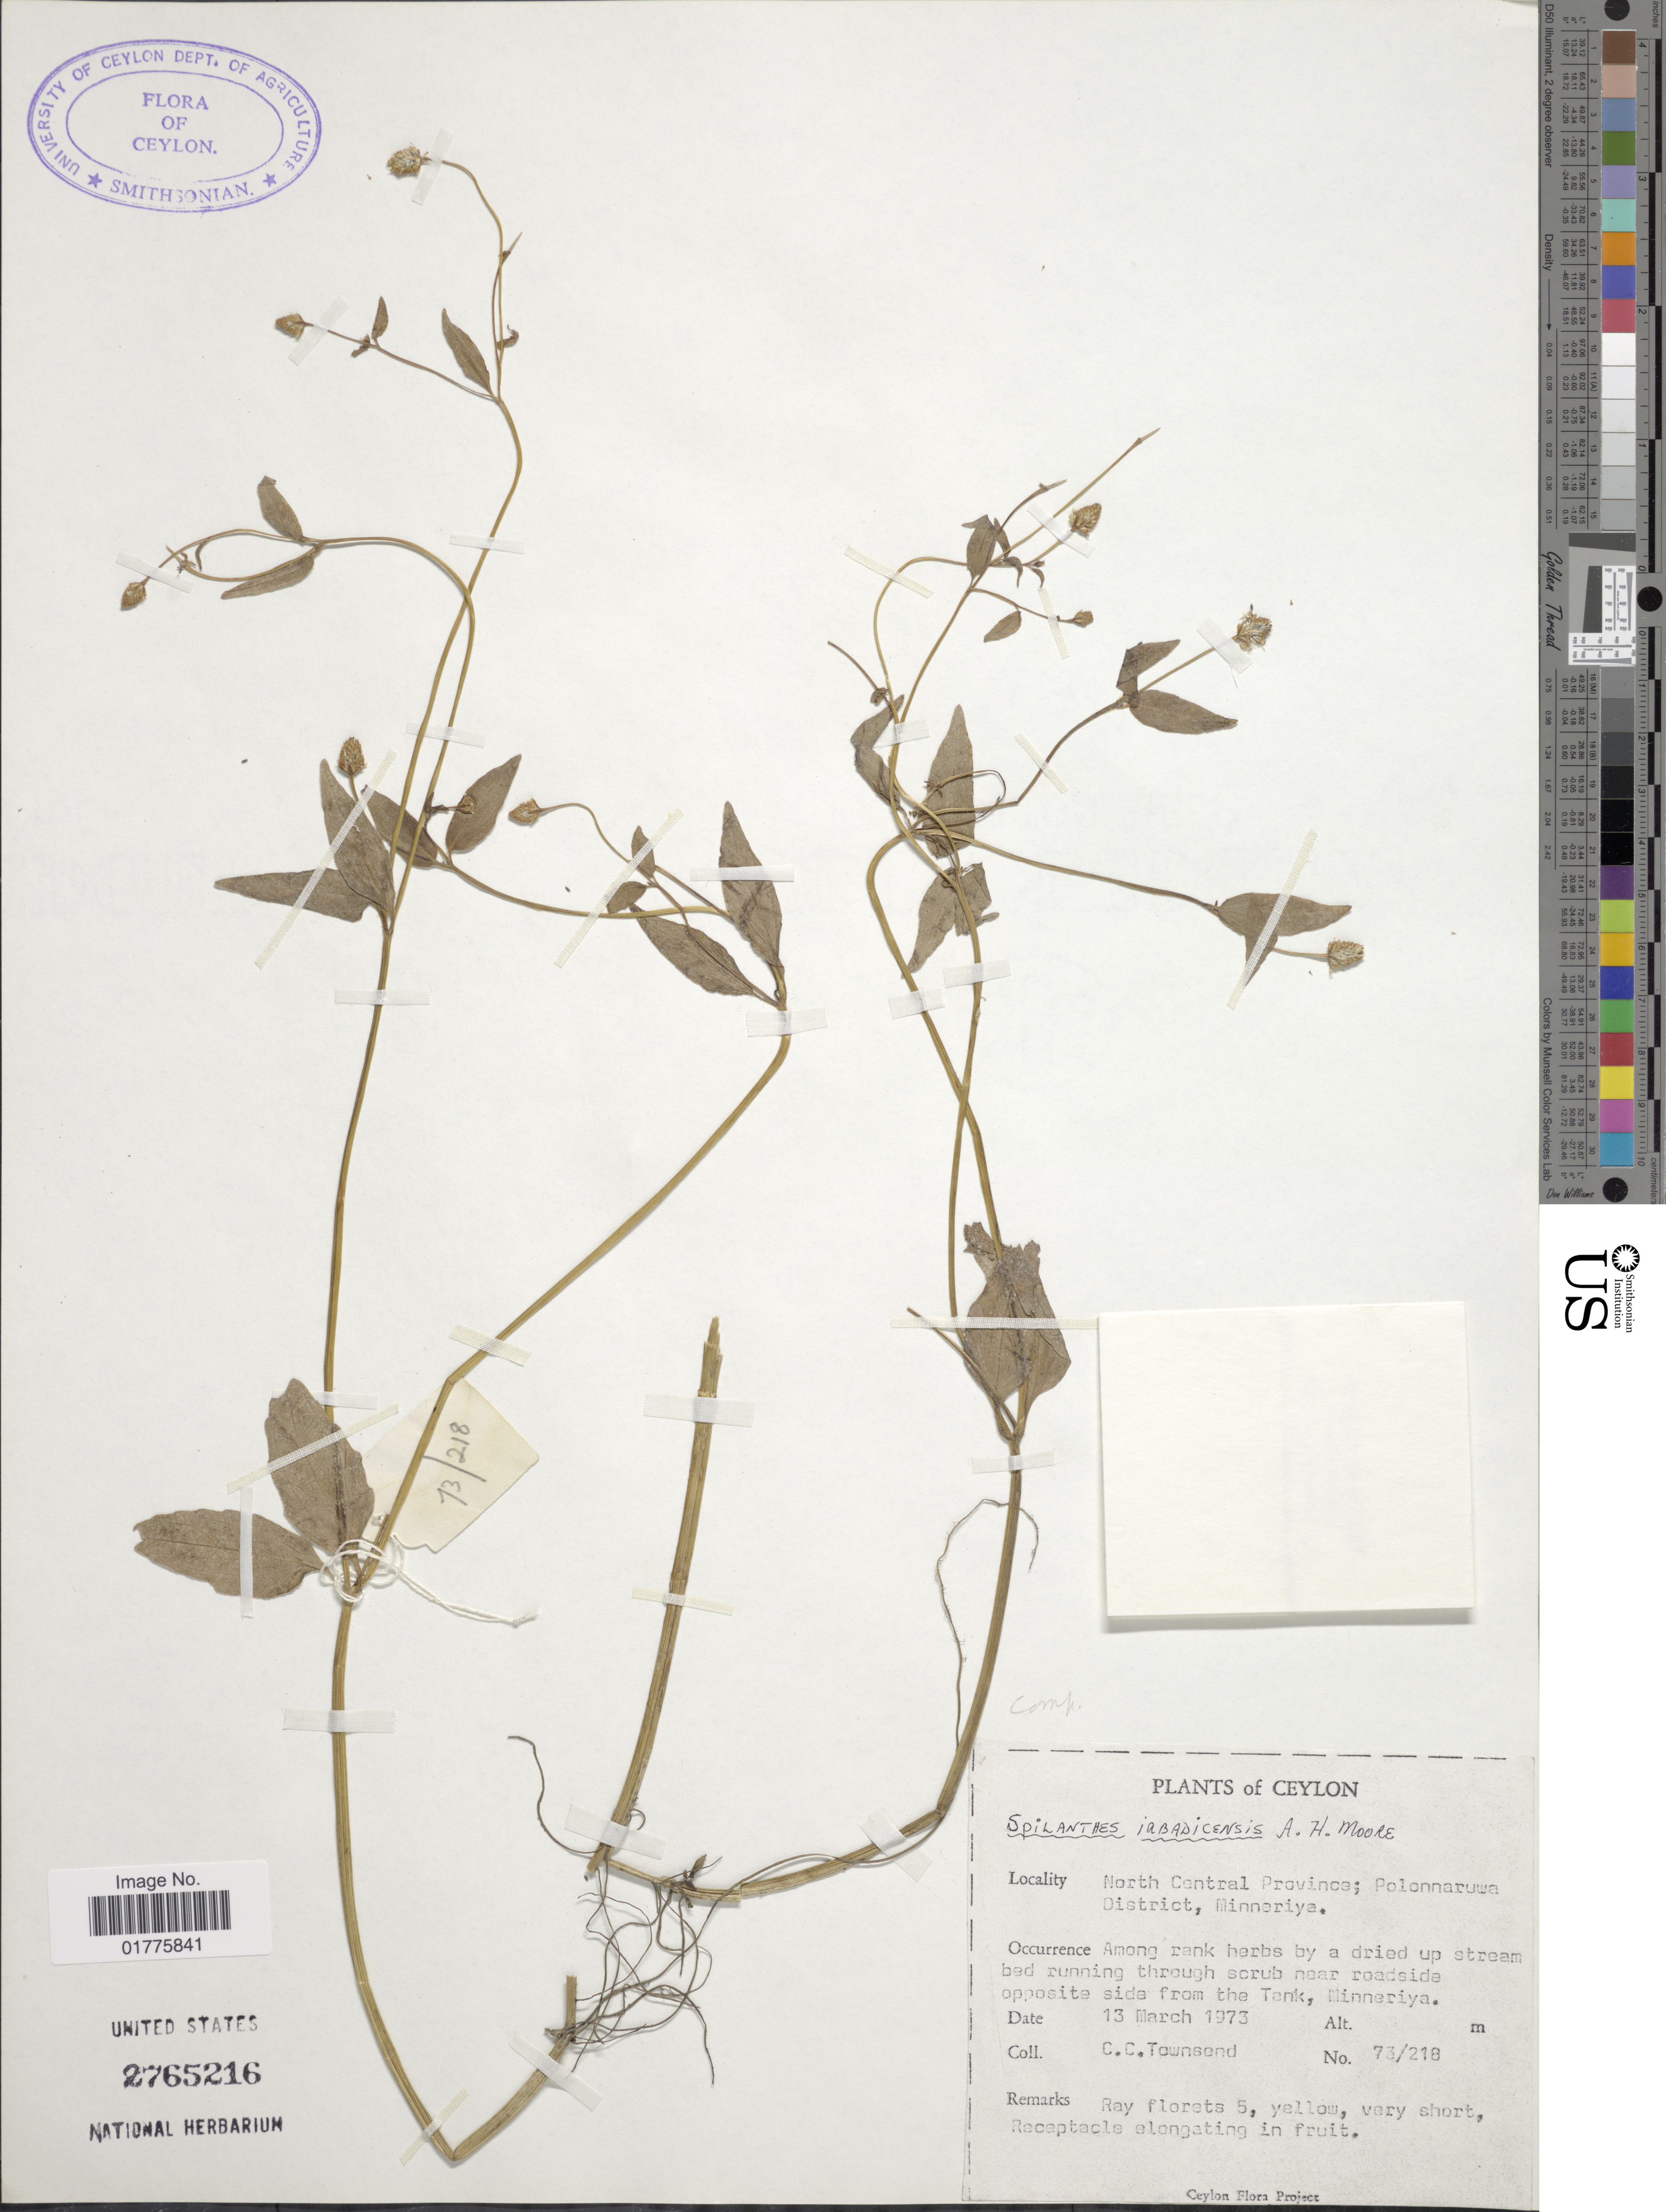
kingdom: Plantae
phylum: Tracheophyta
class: Magnoliopsida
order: Asterales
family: Asteraceae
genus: Acmella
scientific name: Acmella sp.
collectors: C. C. Townsend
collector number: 73/218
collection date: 1973-03-13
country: Sri Lanka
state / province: North Central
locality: North Central Province; Polonnaruwa District, Minneriya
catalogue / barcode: US 2765216